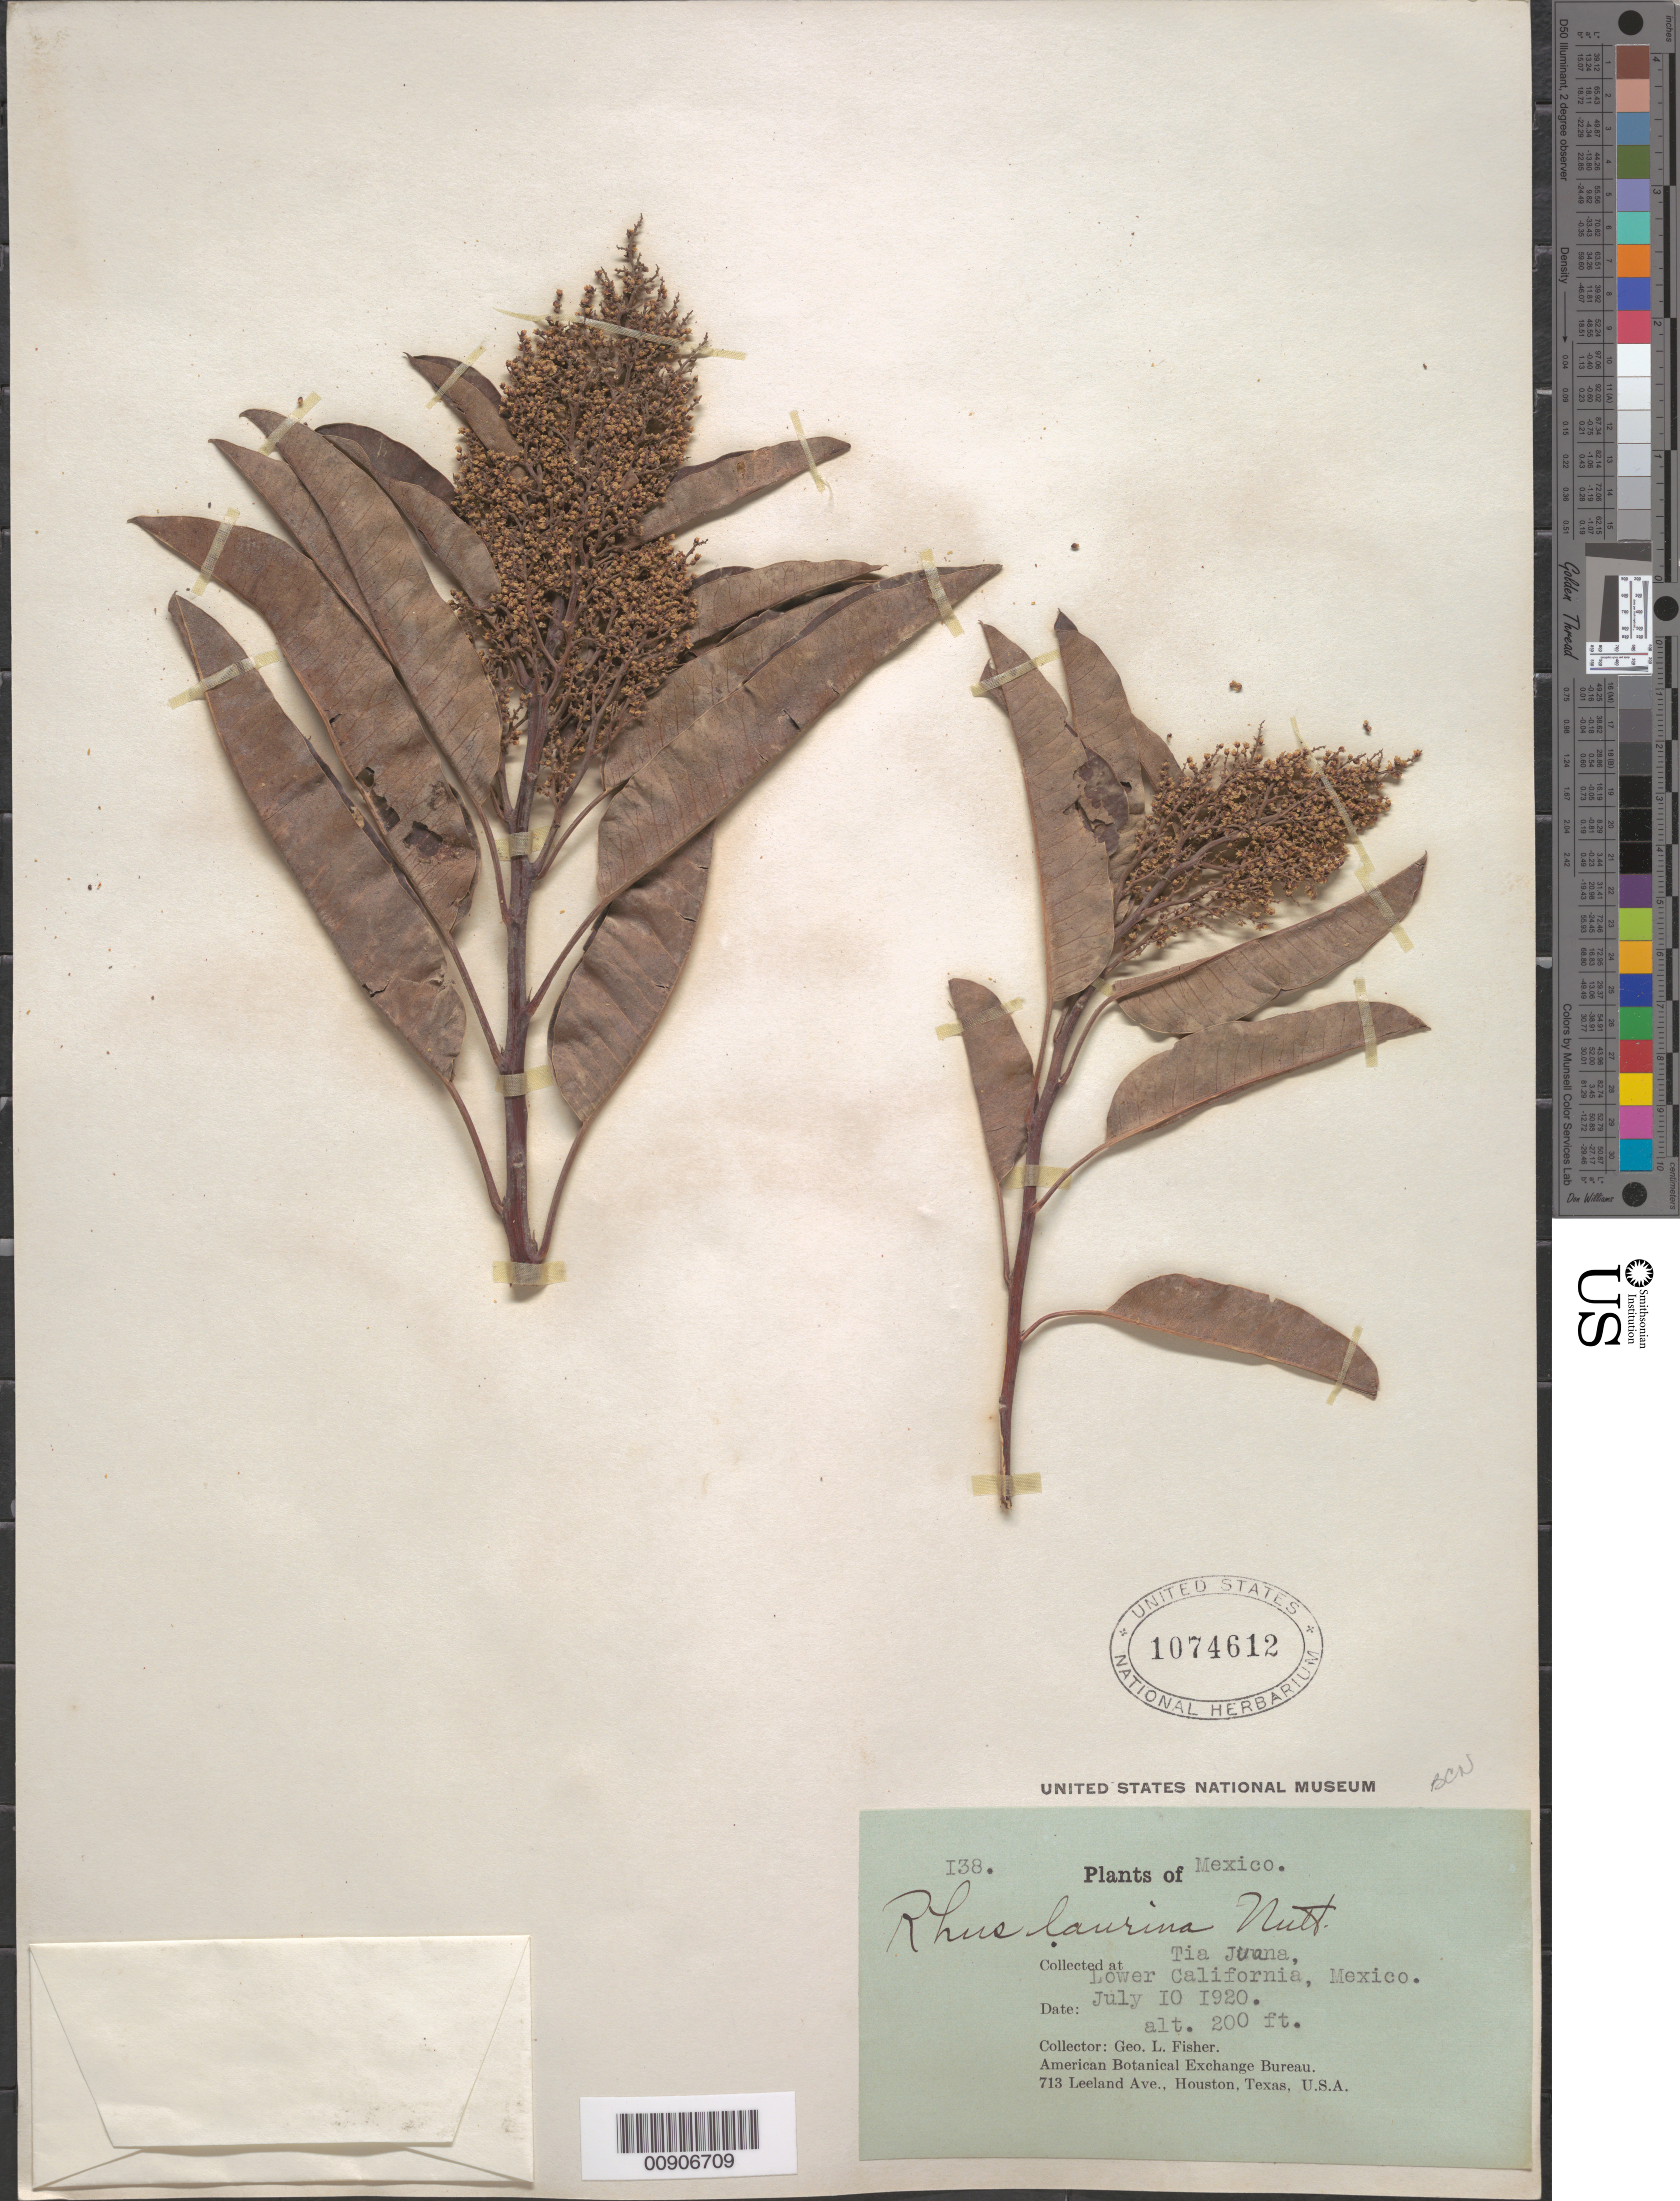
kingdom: Plantae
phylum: Tracheophyta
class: Magnoliopsida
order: Sapindales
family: Anacardiaceae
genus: Malosma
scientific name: Malosma laurina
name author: (Nutt.) Nutt. ex Abrams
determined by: Mitchell, John D.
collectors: G. L. Fisher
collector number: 138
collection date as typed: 10 Jul 1920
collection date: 1920-07-10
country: Mexico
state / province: Baja California Norte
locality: Tia Juana, Baja California.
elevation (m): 61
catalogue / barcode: US 1074612